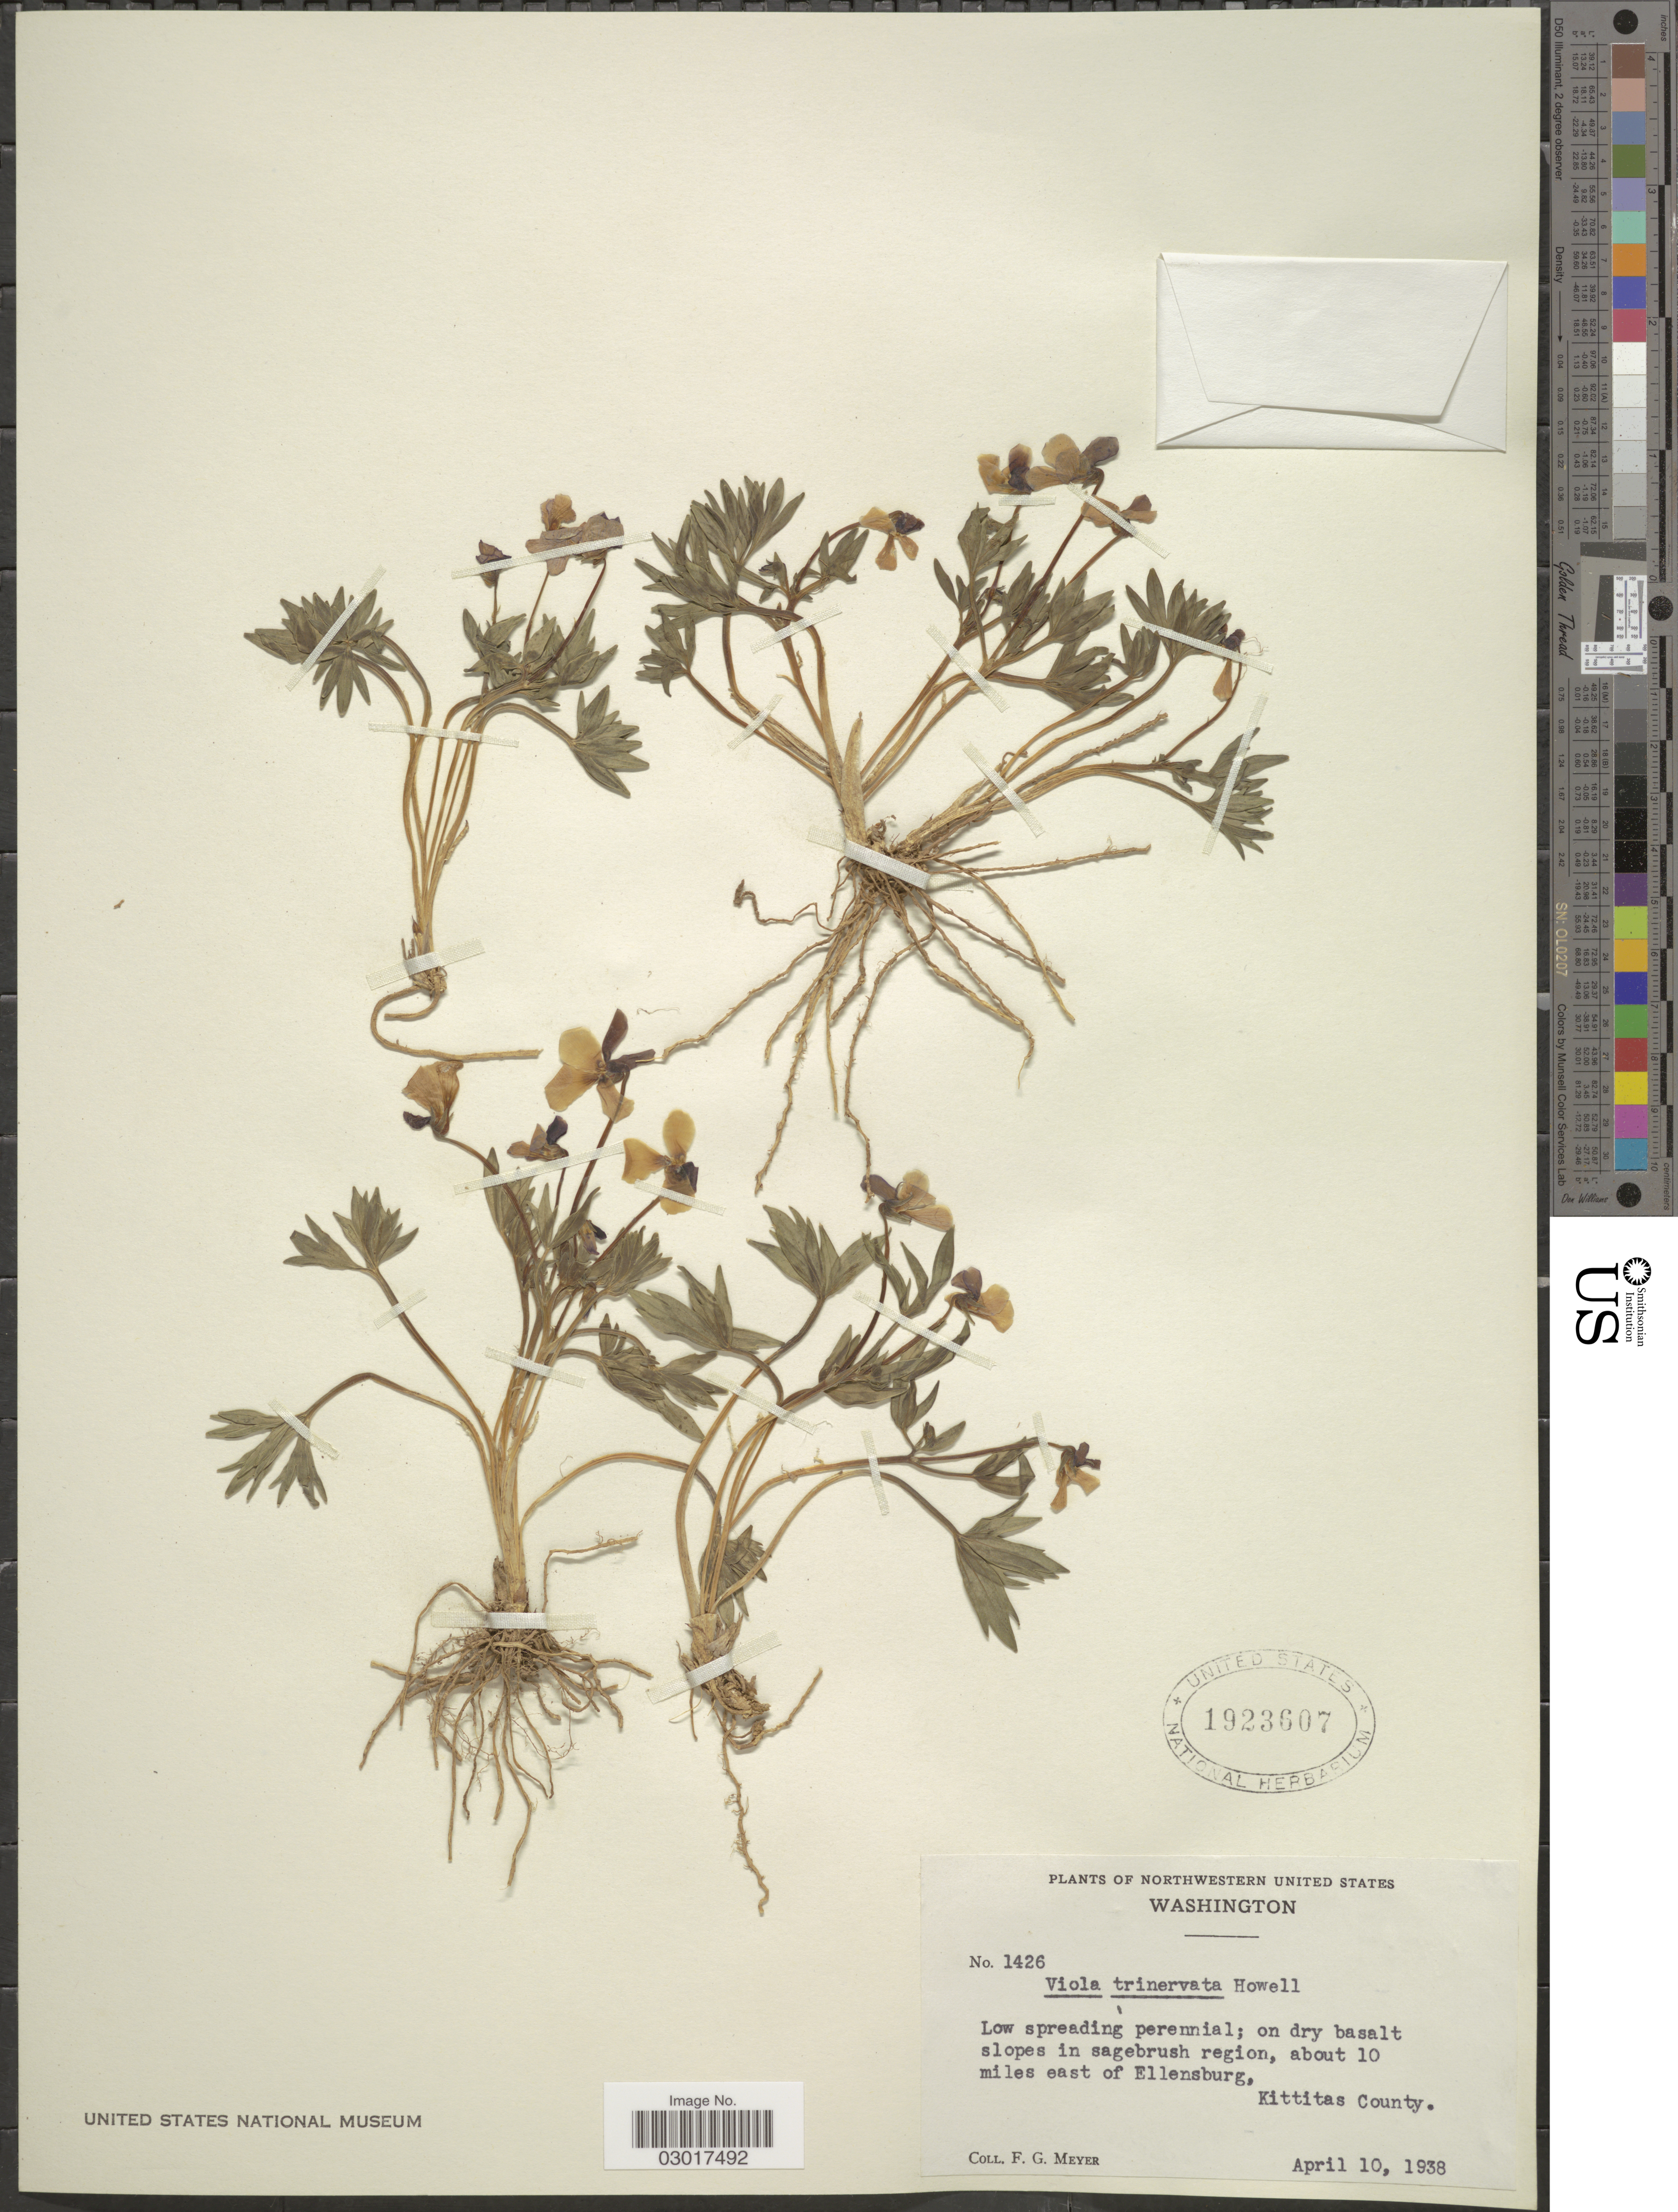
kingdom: Plantae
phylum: Tracheophyta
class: Magnoliopsida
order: Malpighiales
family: Violaceae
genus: Viola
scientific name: Viola trinervata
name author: (J.T. Howell) J.T. Howell ex A. Gray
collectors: F. G. Meyer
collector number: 1426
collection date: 1938-04-10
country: United States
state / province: Washington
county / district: Kittitas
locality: Northwestern United States. About 10 miles east of Ellensburg, Kittitas County.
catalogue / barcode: US 1923607